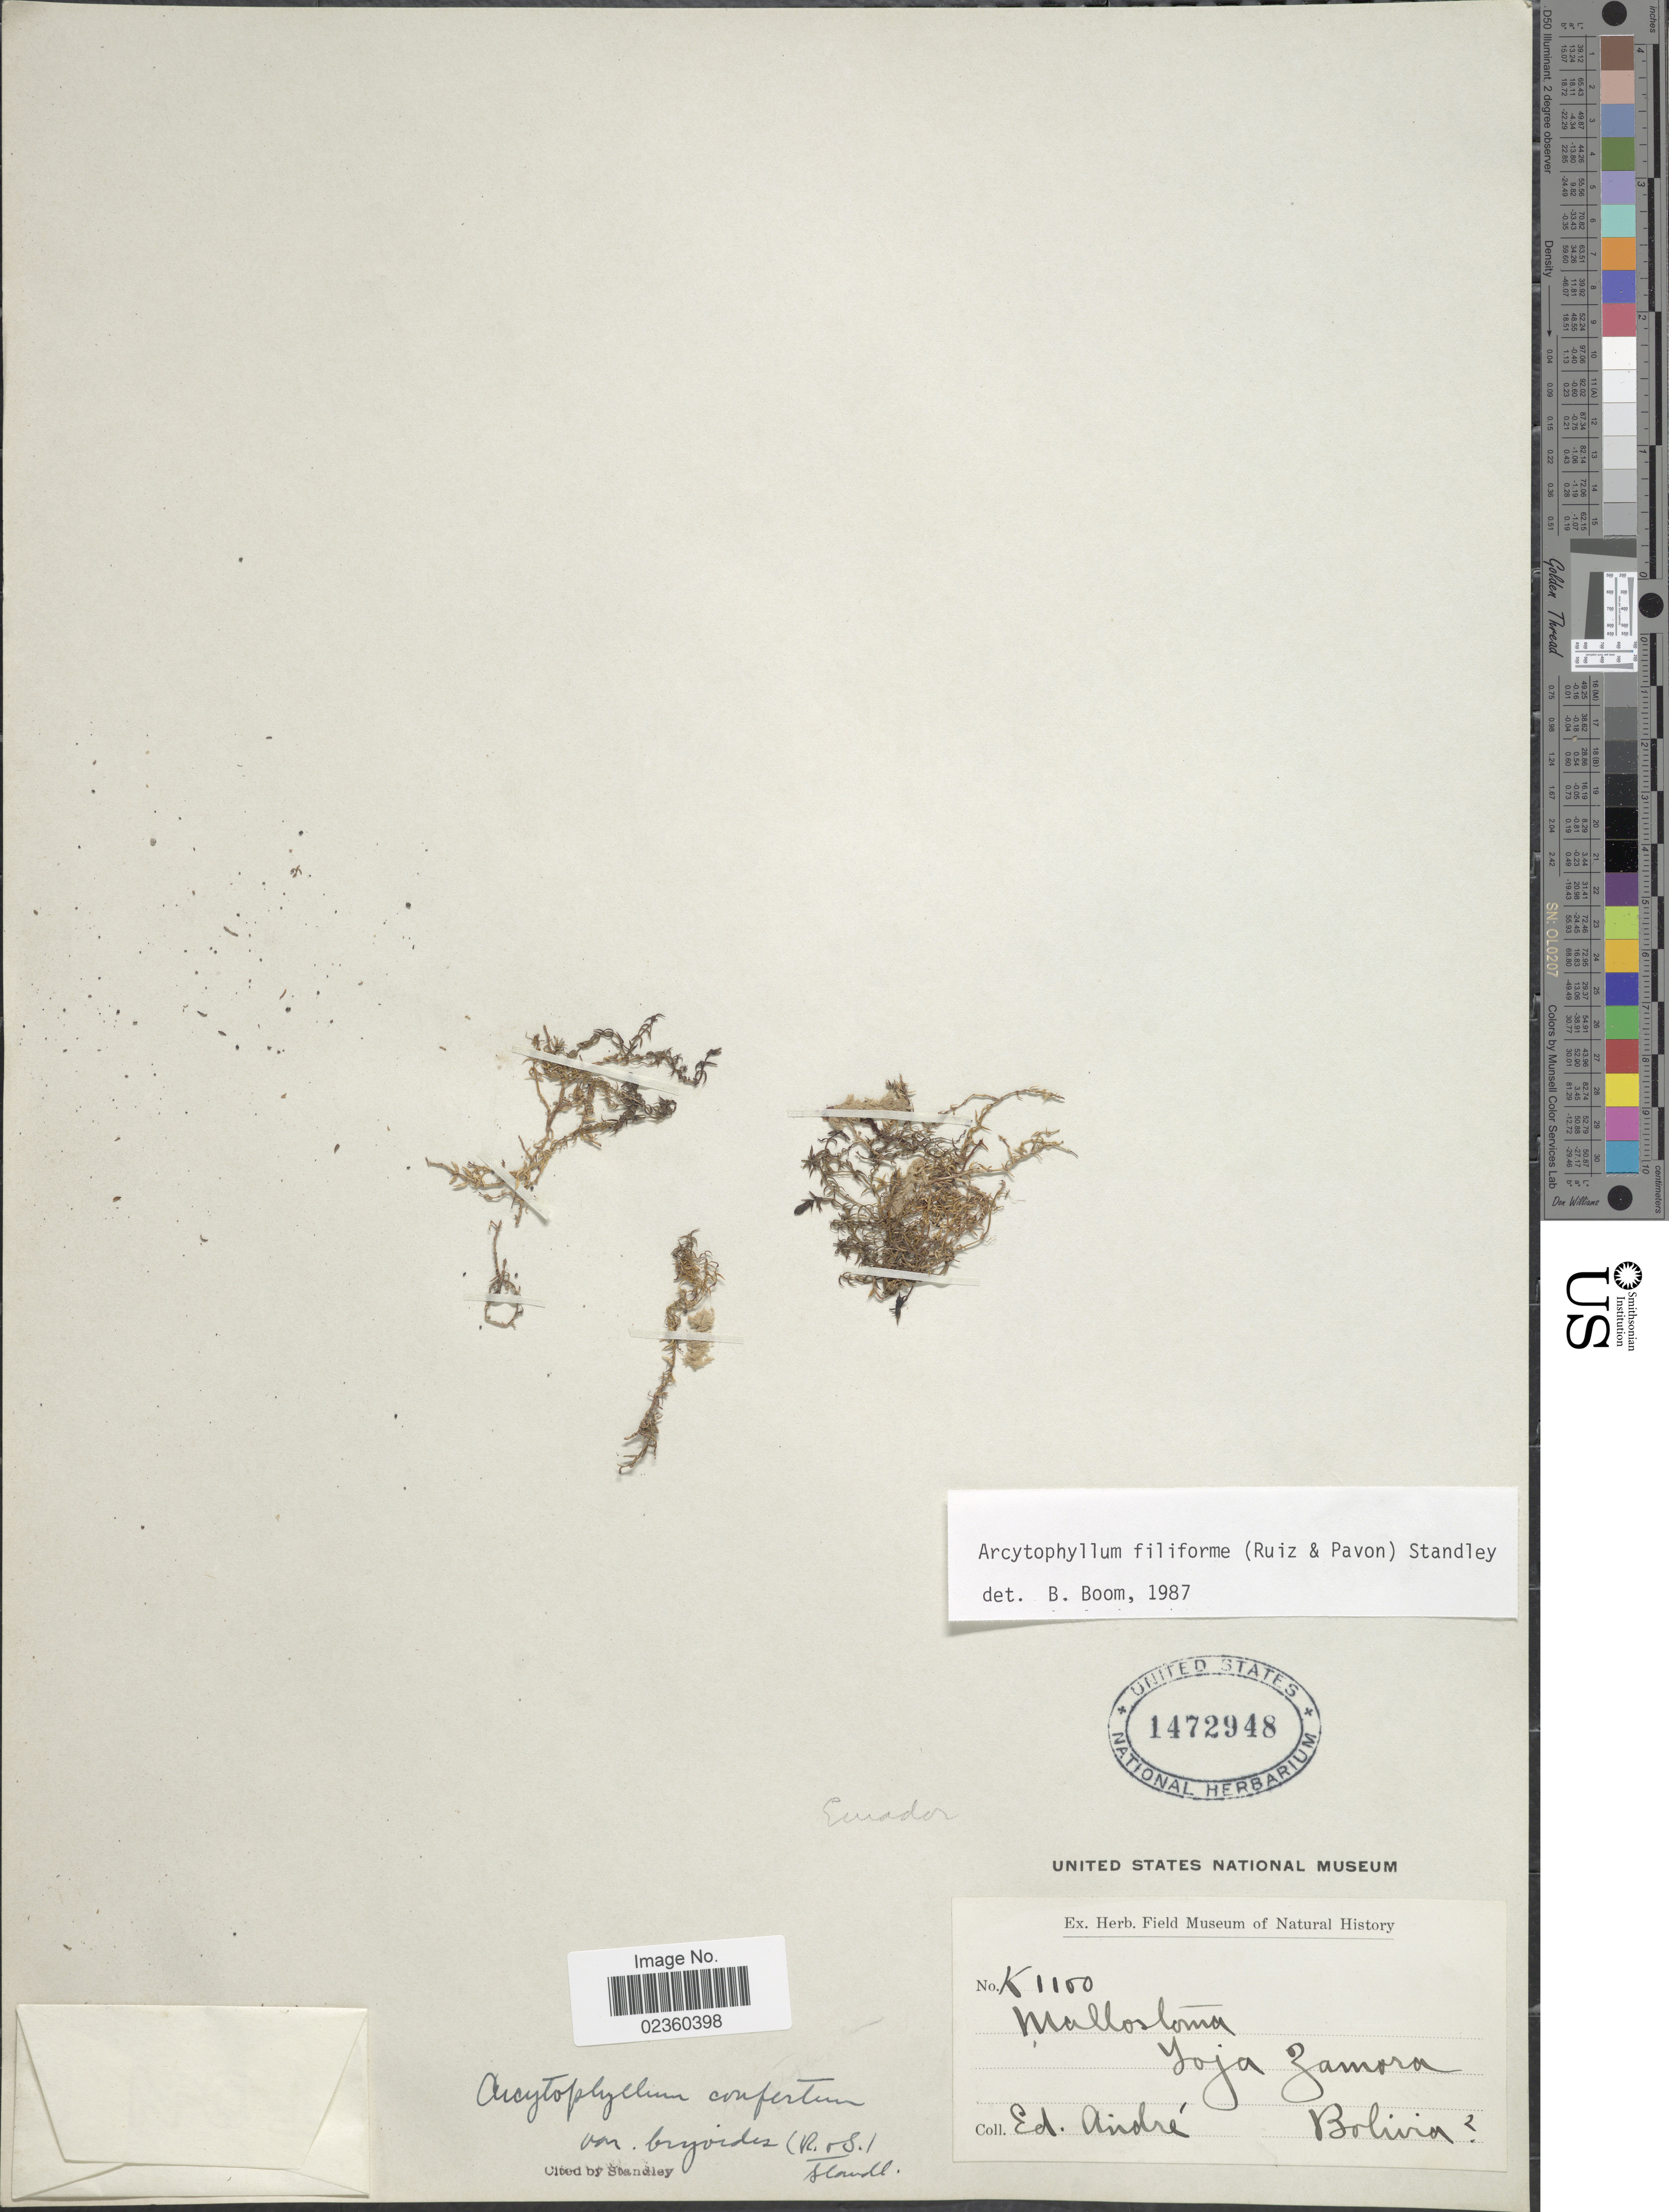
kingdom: Plantae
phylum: Tracheophyta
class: Magnoliopsida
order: Gentianales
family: Rubiaceae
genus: Arcytophyllum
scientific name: Arcytophyllum filiforme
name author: (Ruiz & Pav.) Standl.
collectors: É. F. André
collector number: K 1100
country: Bolivia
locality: Loja Zamora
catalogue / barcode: US 1472948